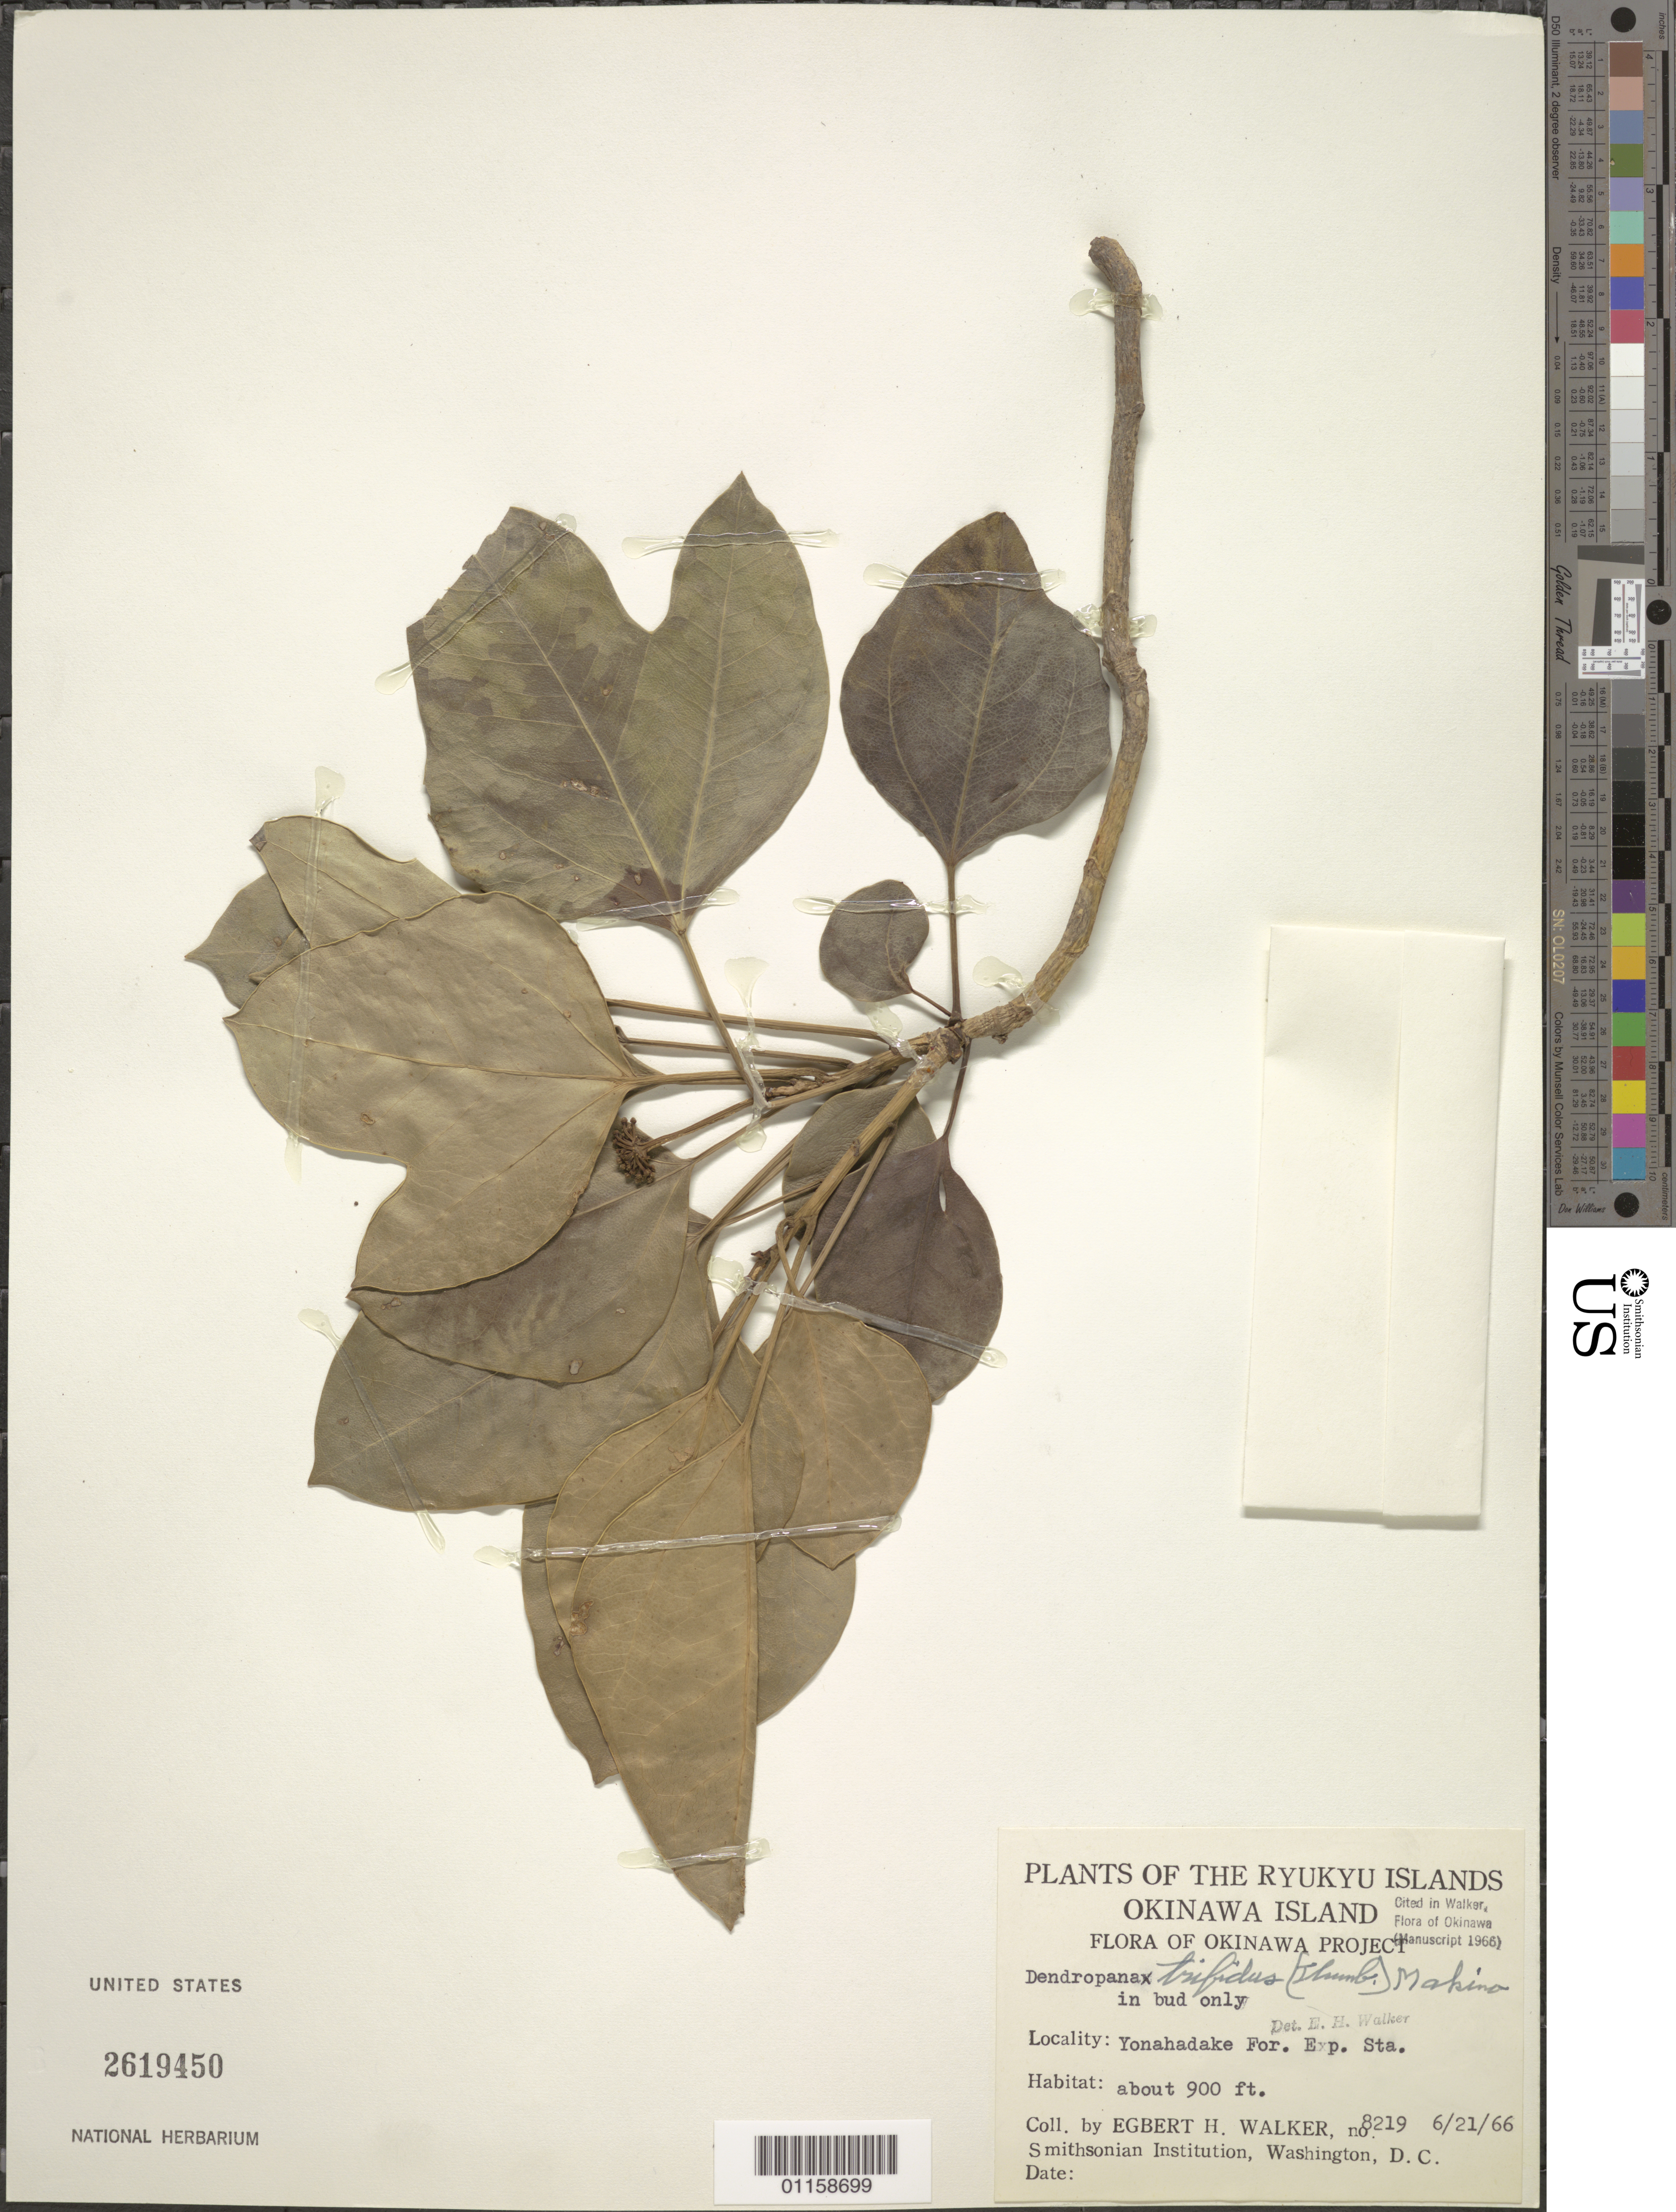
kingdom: Plantae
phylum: Tracheophyta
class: Magnoliopsida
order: Apiales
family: Araliaceae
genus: Dendropanax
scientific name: Dendropanax trifidus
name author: (Thunb.) Makino & Hara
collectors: E. H. Walker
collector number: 8219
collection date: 1966-06-21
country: Japan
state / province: Okinawa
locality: Ryukyu Islands. Okinawa Island. Yonahadake For. Exp. Sta.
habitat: In bud.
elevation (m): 274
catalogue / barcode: US 2619450